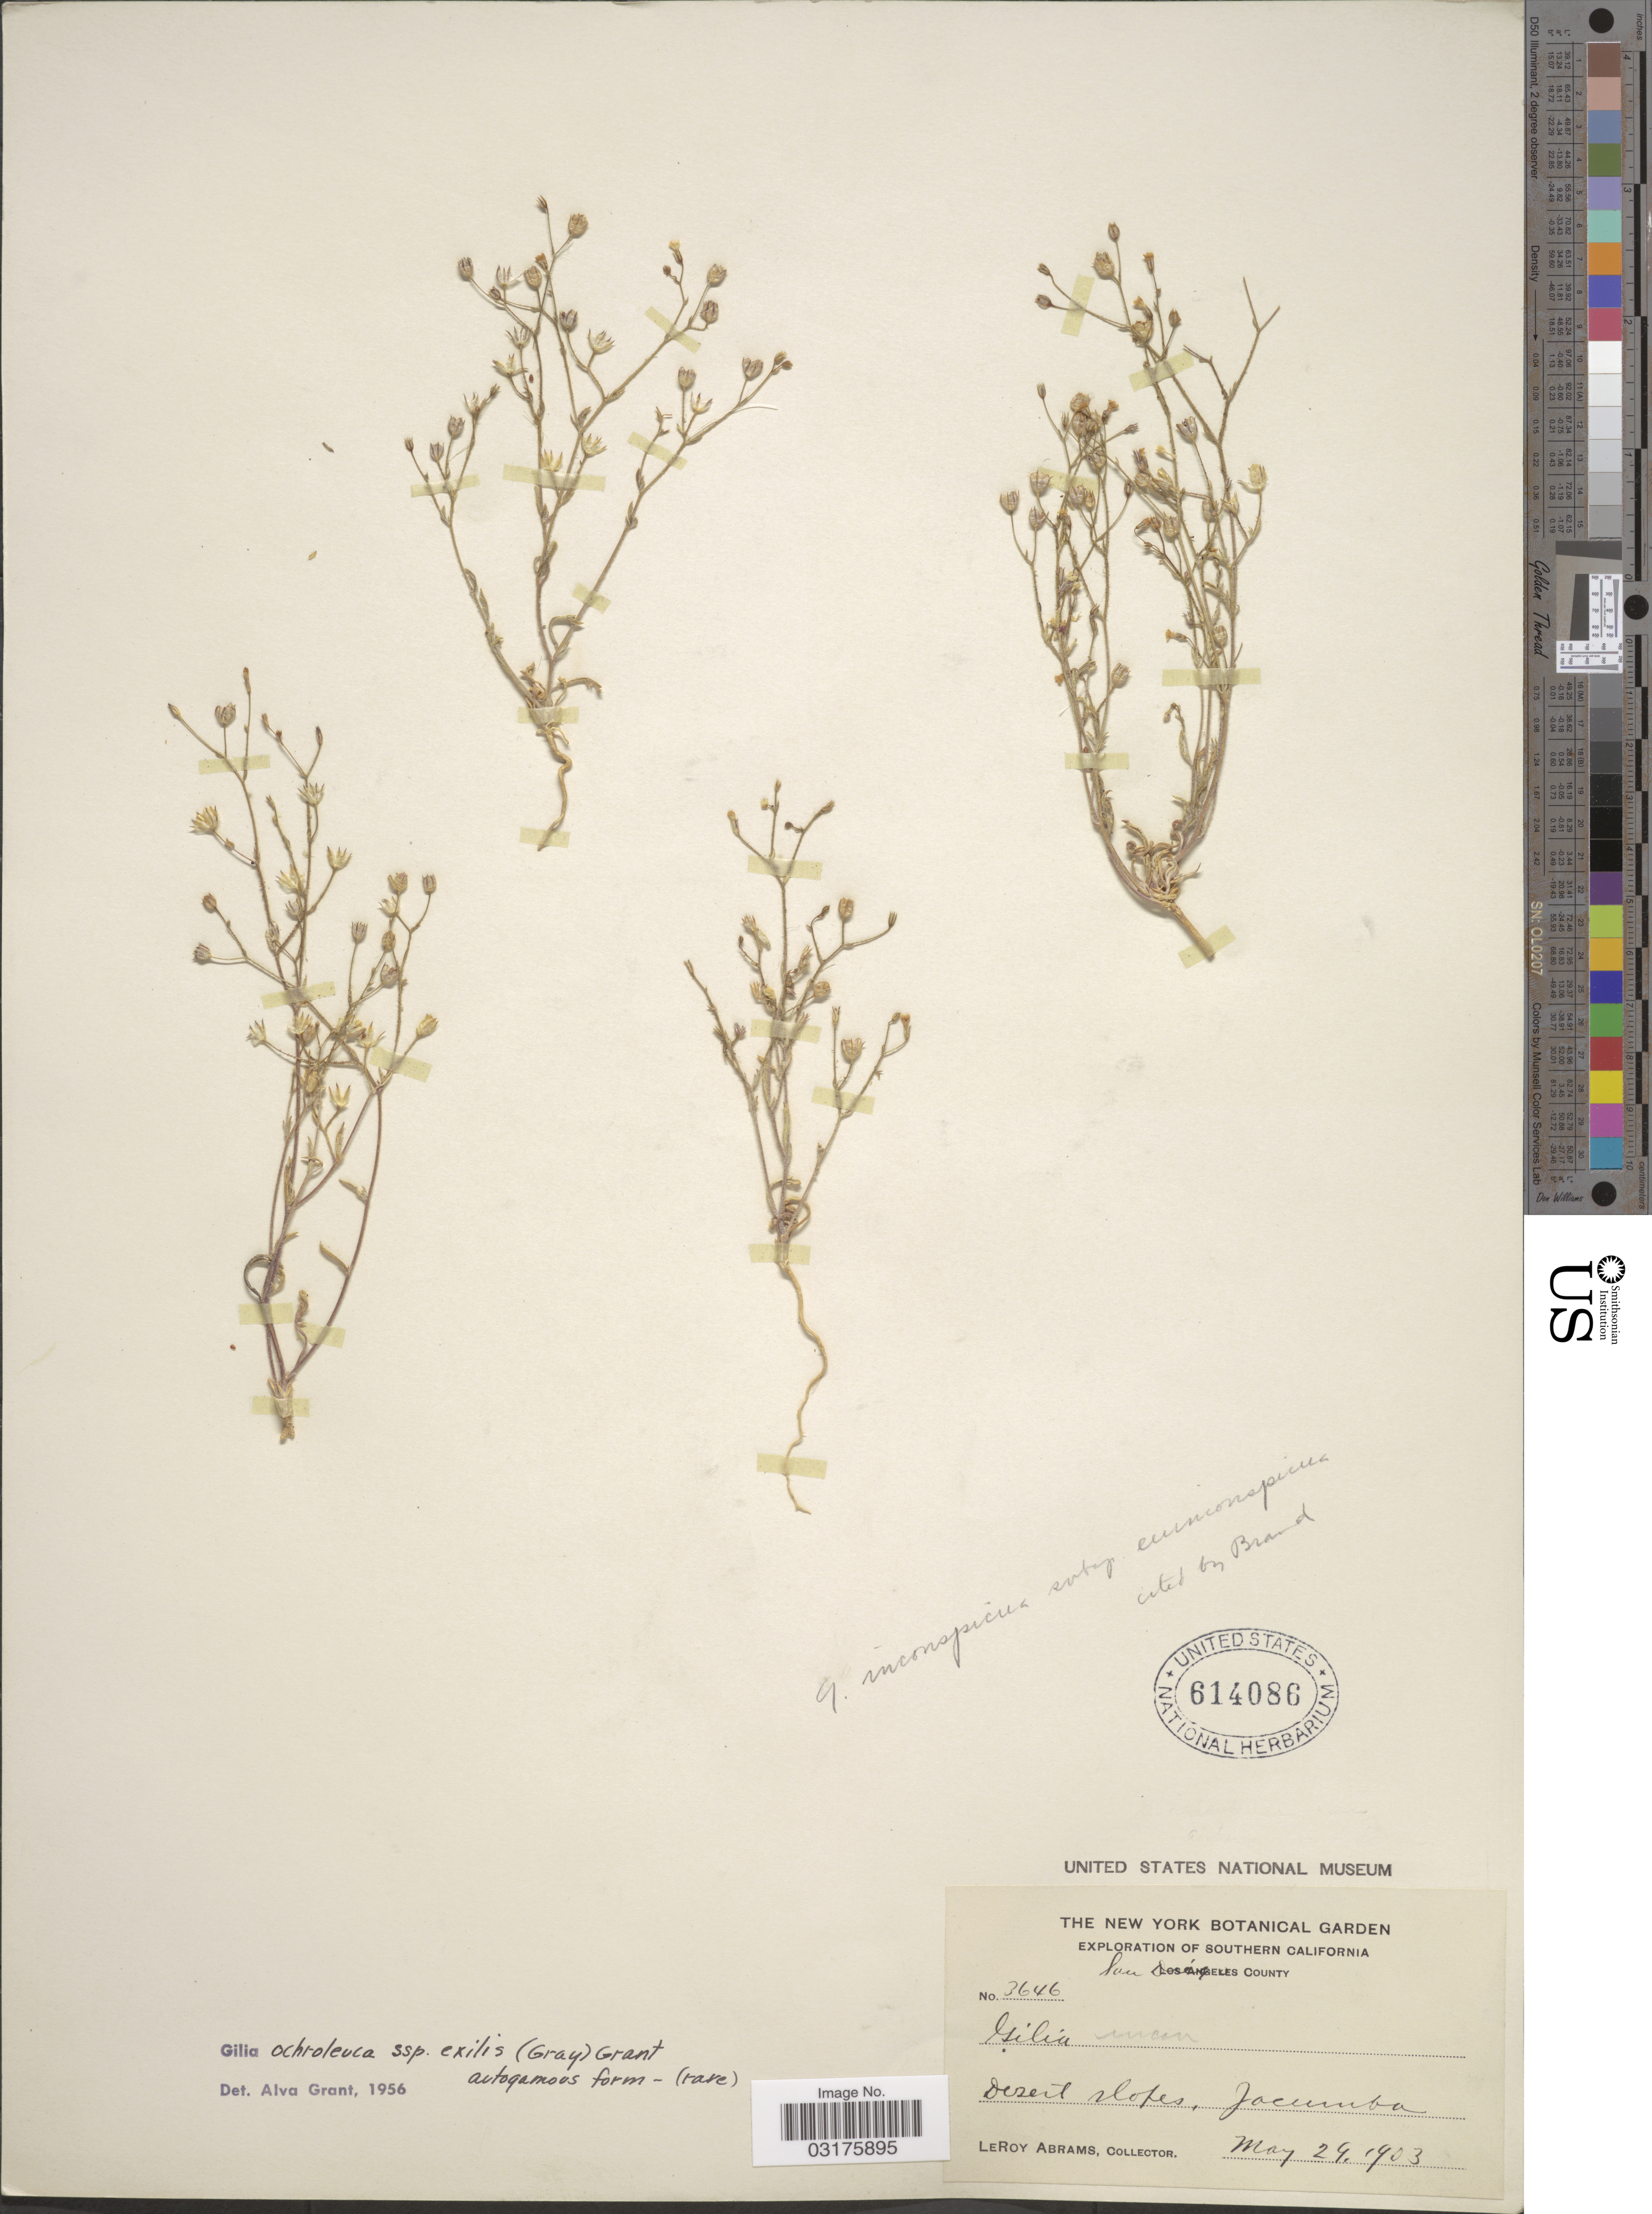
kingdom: Plantae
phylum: Tracheophyta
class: Magnoliopsida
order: Ericales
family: Polemoniaceae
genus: Gilia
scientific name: Gilia ochroleuca subsp. exilis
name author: M.E. Jones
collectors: L. Abrams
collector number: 3646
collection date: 1903-05-29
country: United States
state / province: California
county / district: San Diego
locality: Southern California, San Diego County, Jacumba.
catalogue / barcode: US 614086